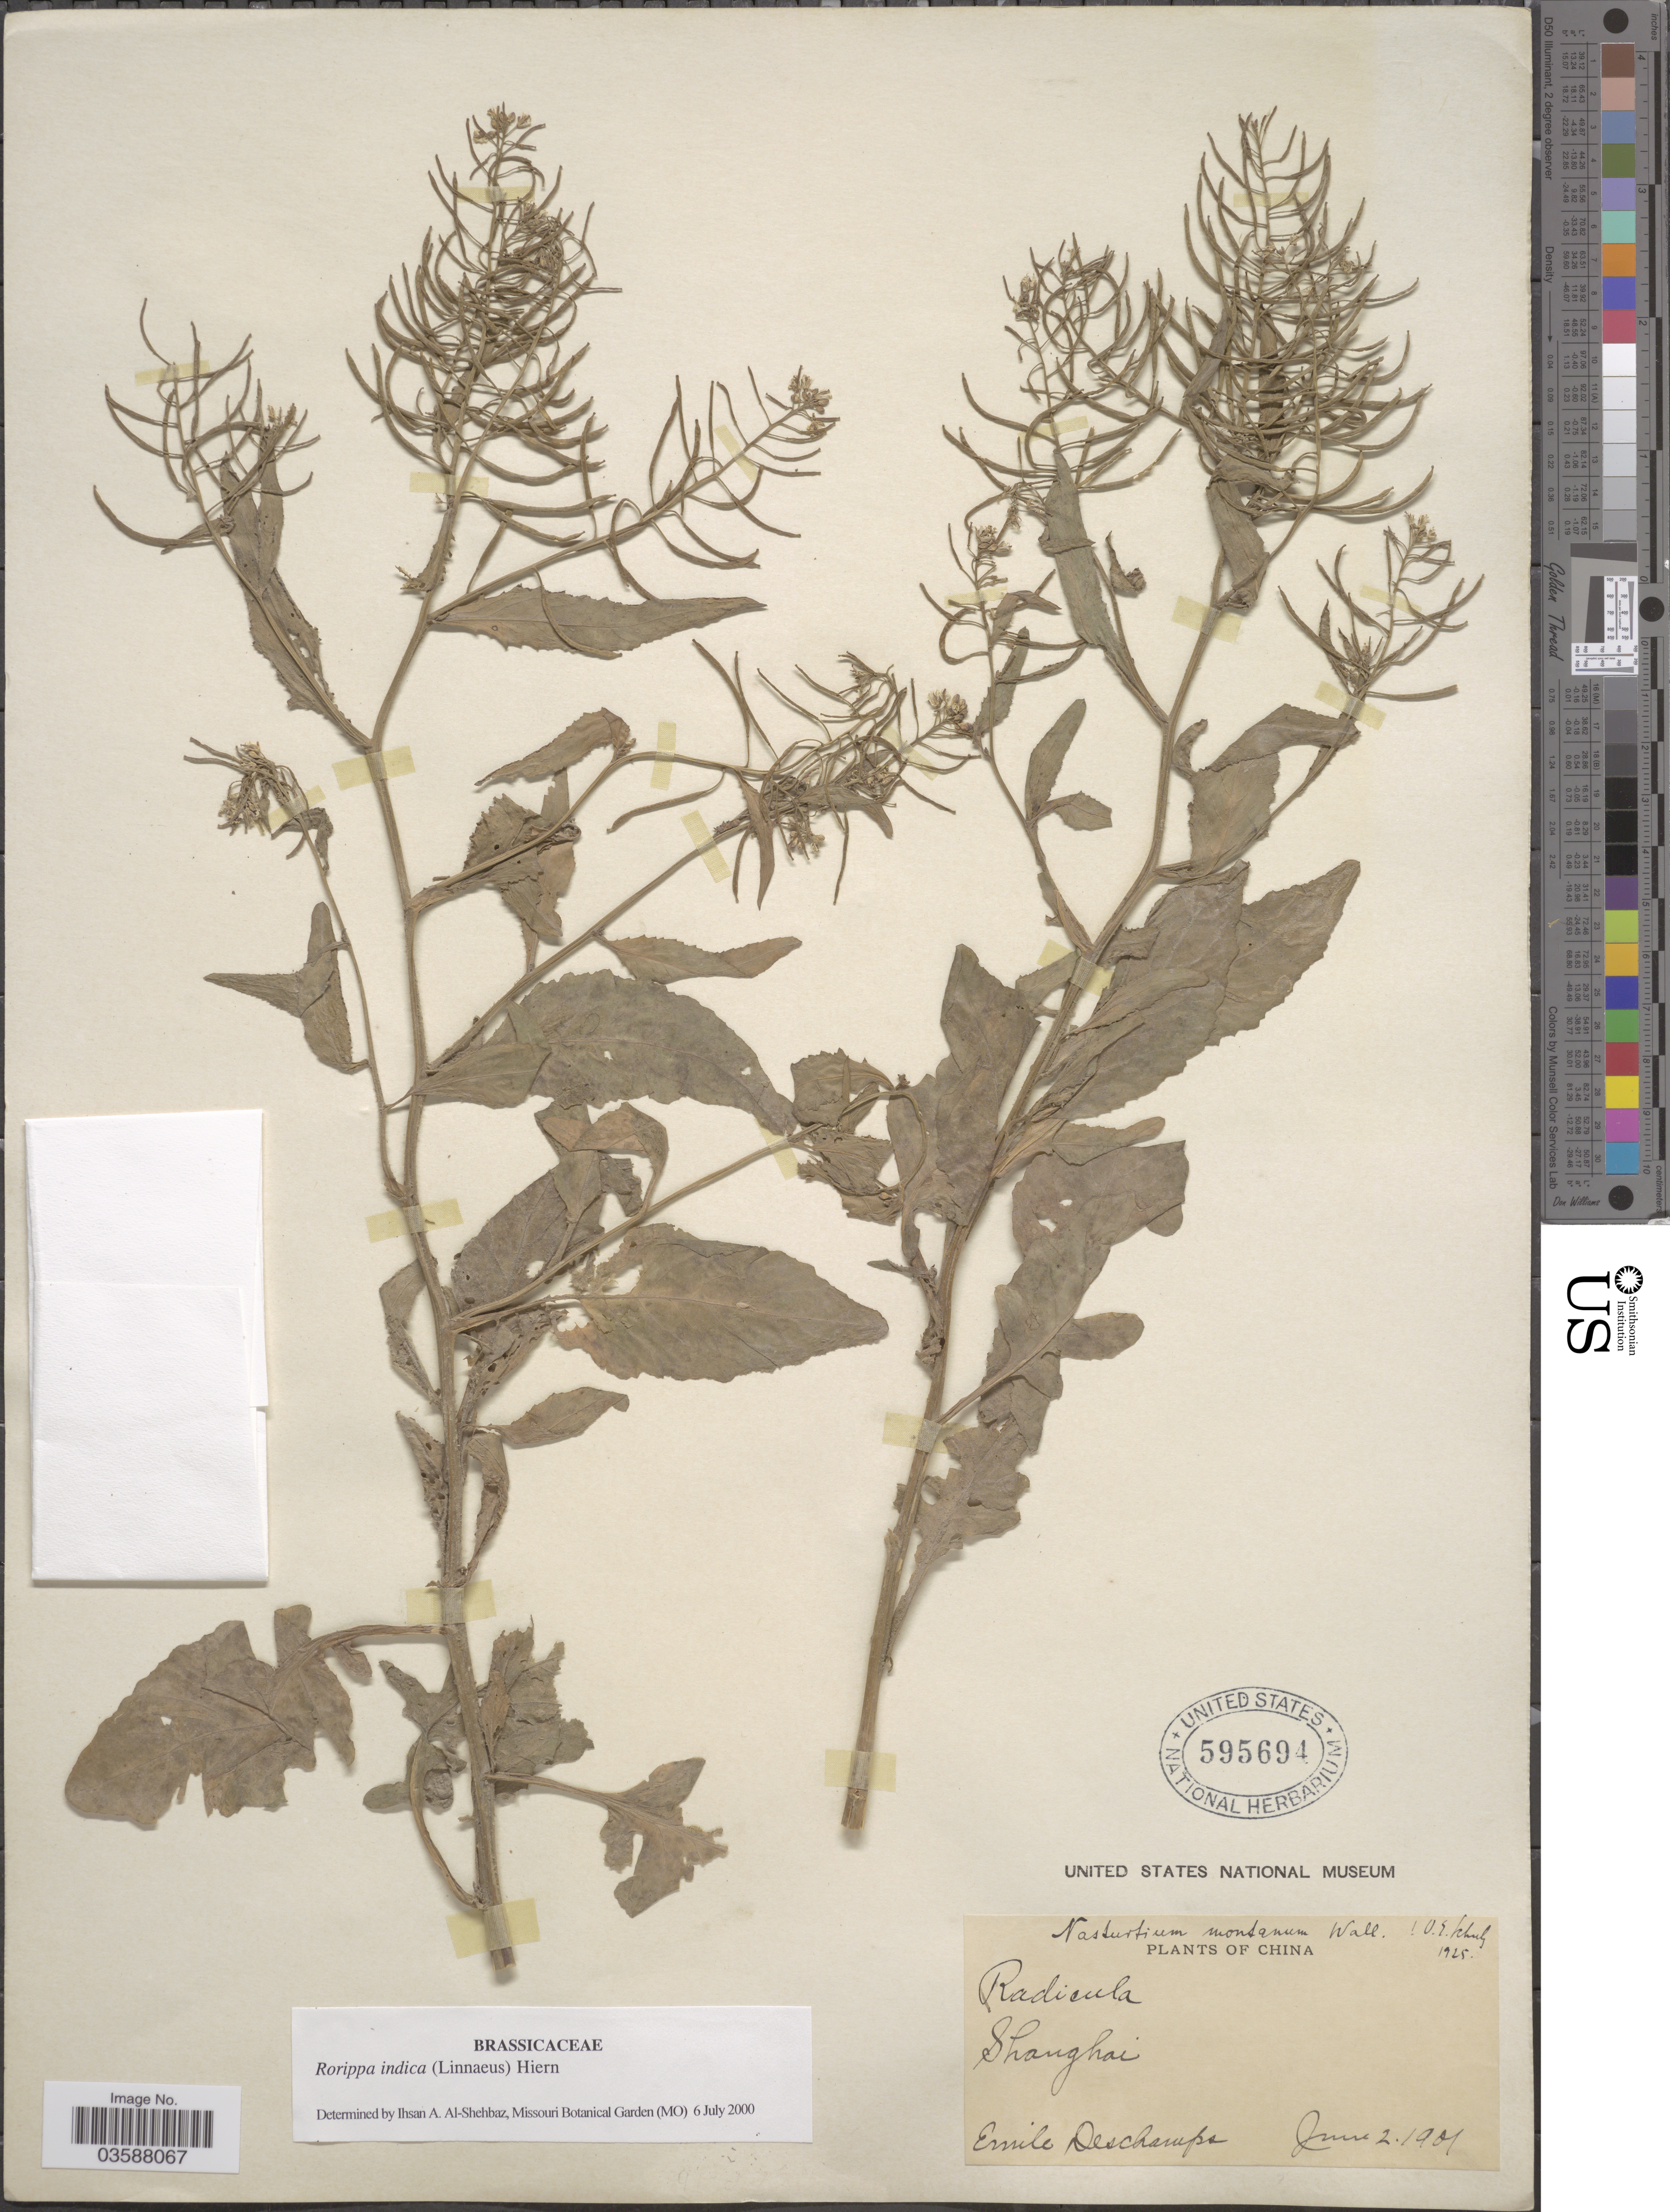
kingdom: Plantae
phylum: Tracheophyta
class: Magnoliopsida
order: Brassicales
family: Brassicaceae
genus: Rorippa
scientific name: Rorippa indica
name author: (L.) Hiern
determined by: Al-Shehbaz, I. A., (MO), Missouri Botanical Garden (UNITED STATES)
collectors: E. Deschamps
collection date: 1901-06-02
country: China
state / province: Shanghai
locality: Shanghai.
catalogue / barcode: US 595694